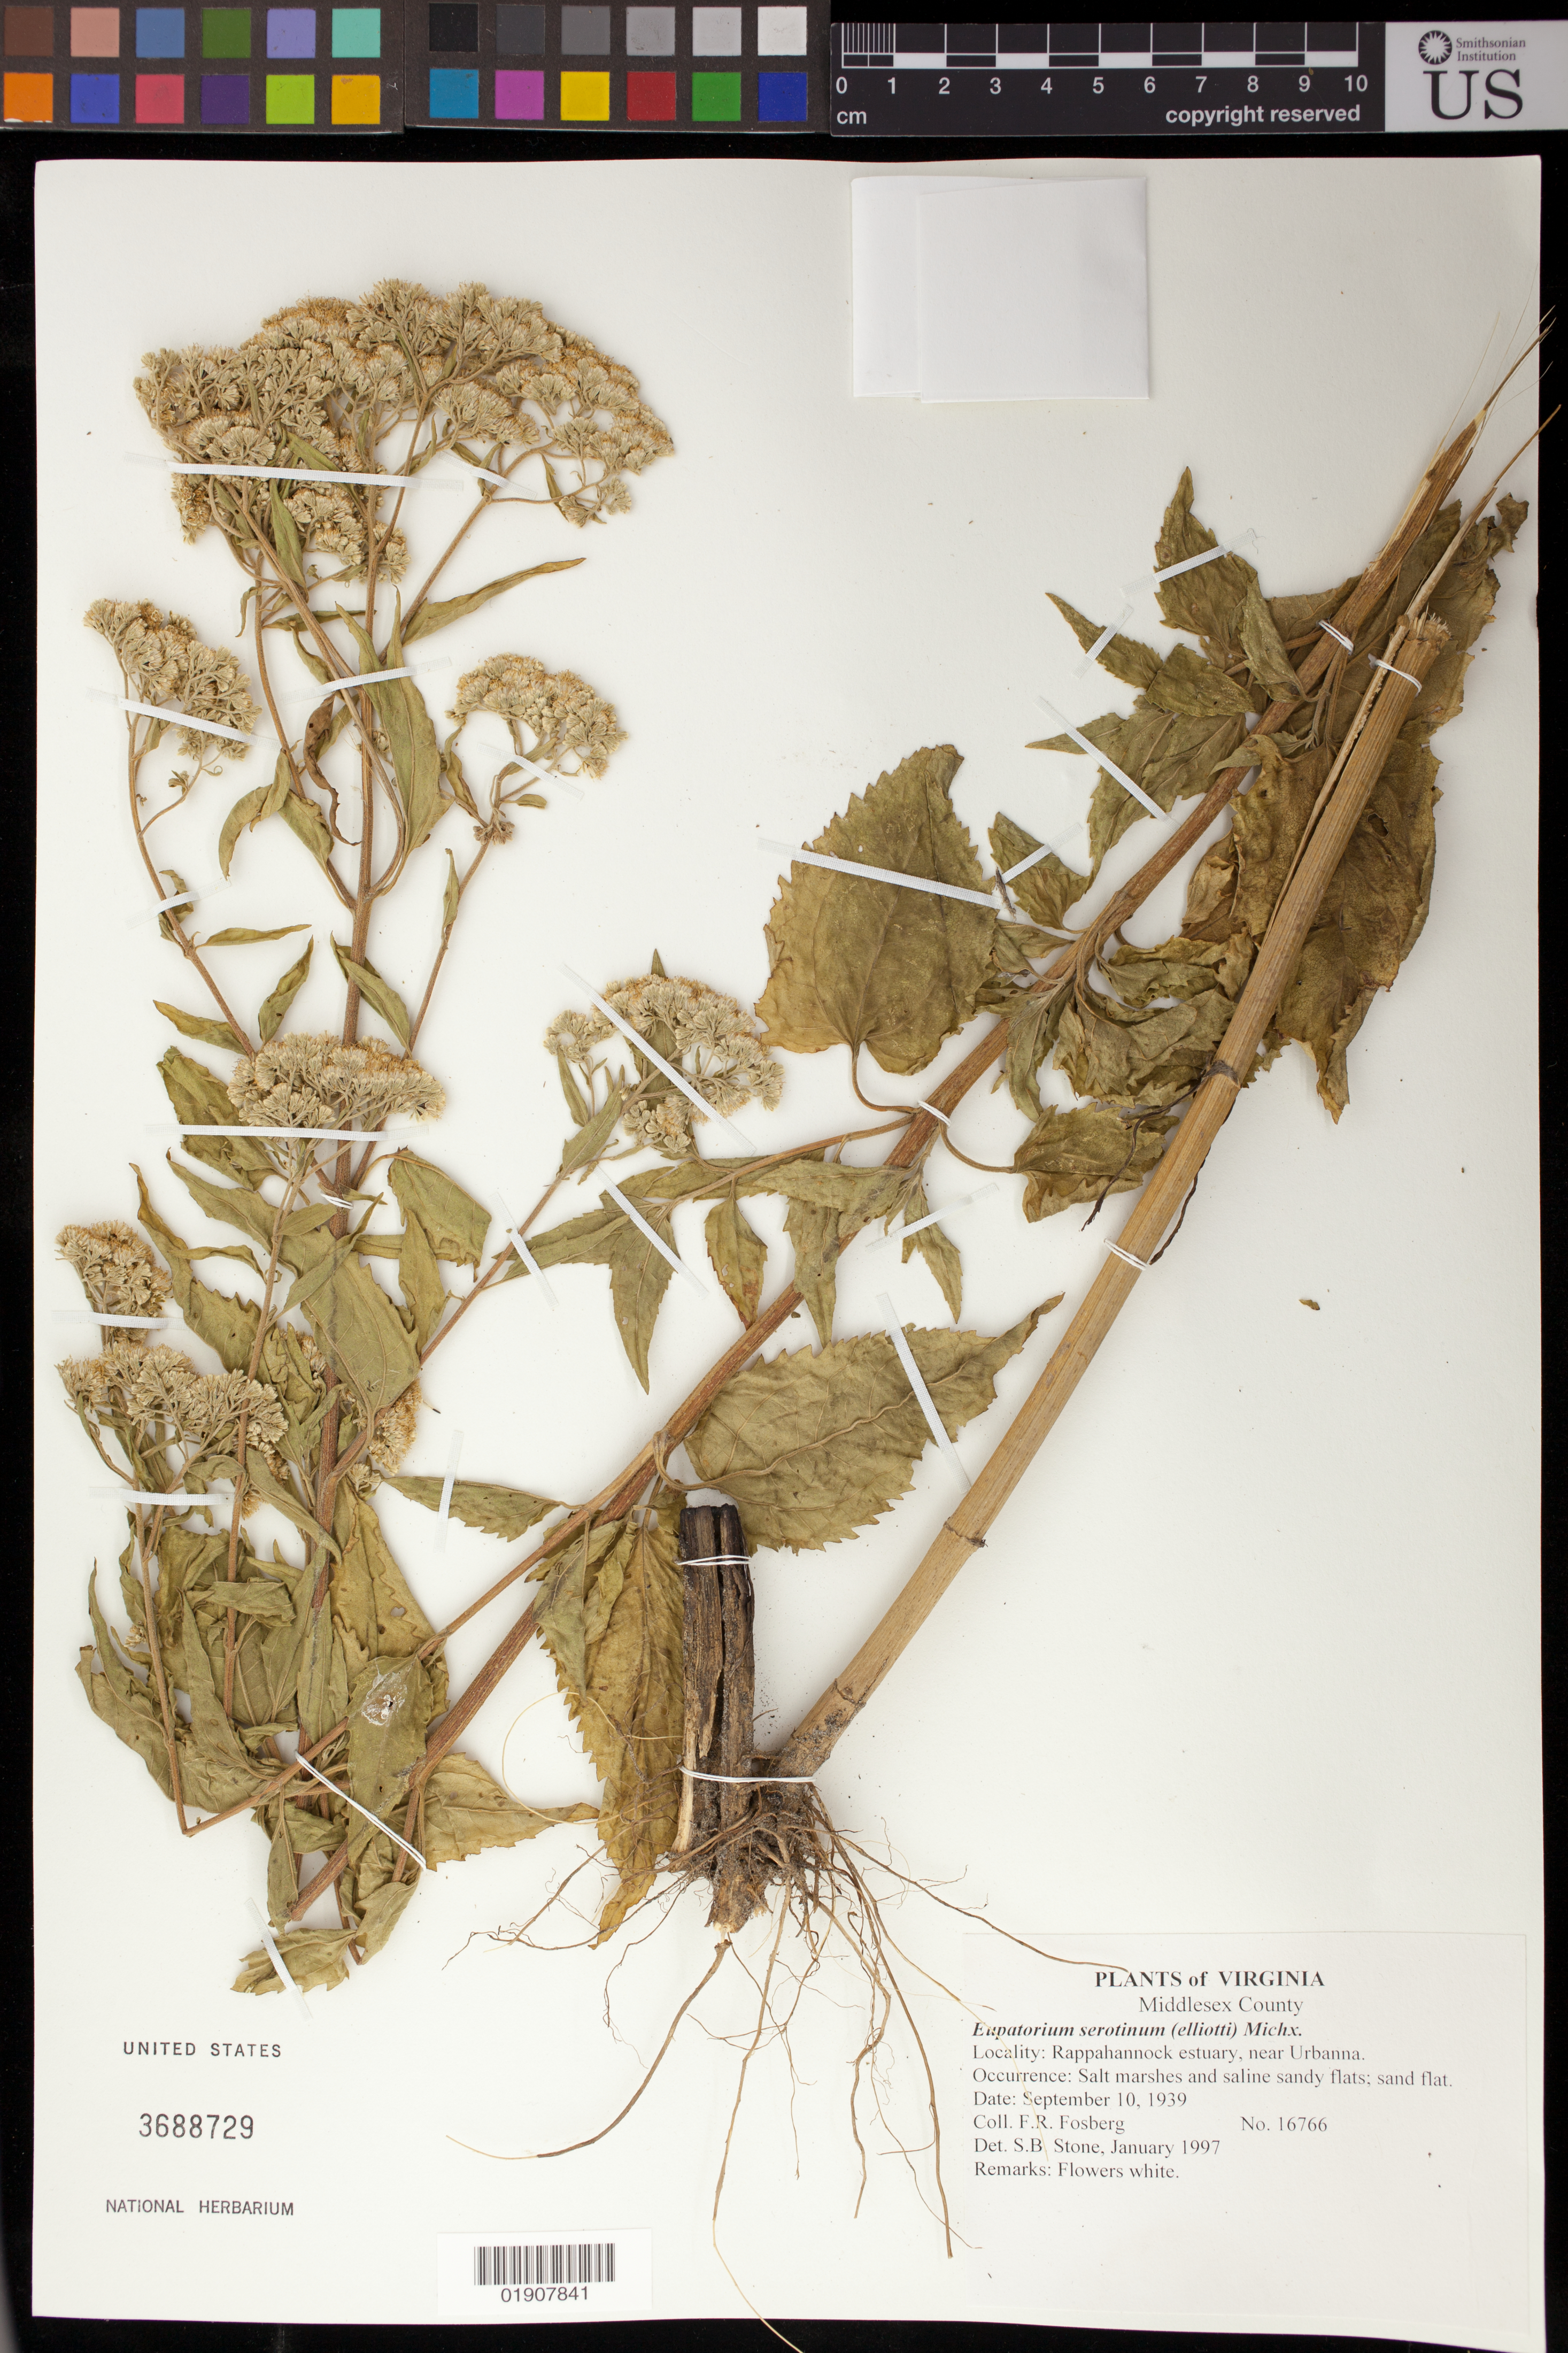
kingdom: Plantae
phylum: Tracheophyta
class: Magnoliopsida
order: Asterales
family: Asteraceae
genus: Eupatorium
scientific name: Eupatorium serotinum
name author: Michx.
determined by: Stone, S. B.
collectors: F. R. Fosberg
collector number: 16766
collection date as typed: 10 Sep 1939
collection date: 1939-09-10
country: United States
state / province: Virginia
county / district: Middlesex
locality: Rappahannock estuary, near Urbanna.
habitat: Salt marshes and saline sandy flats; sand flat.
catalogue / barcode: US 3688729